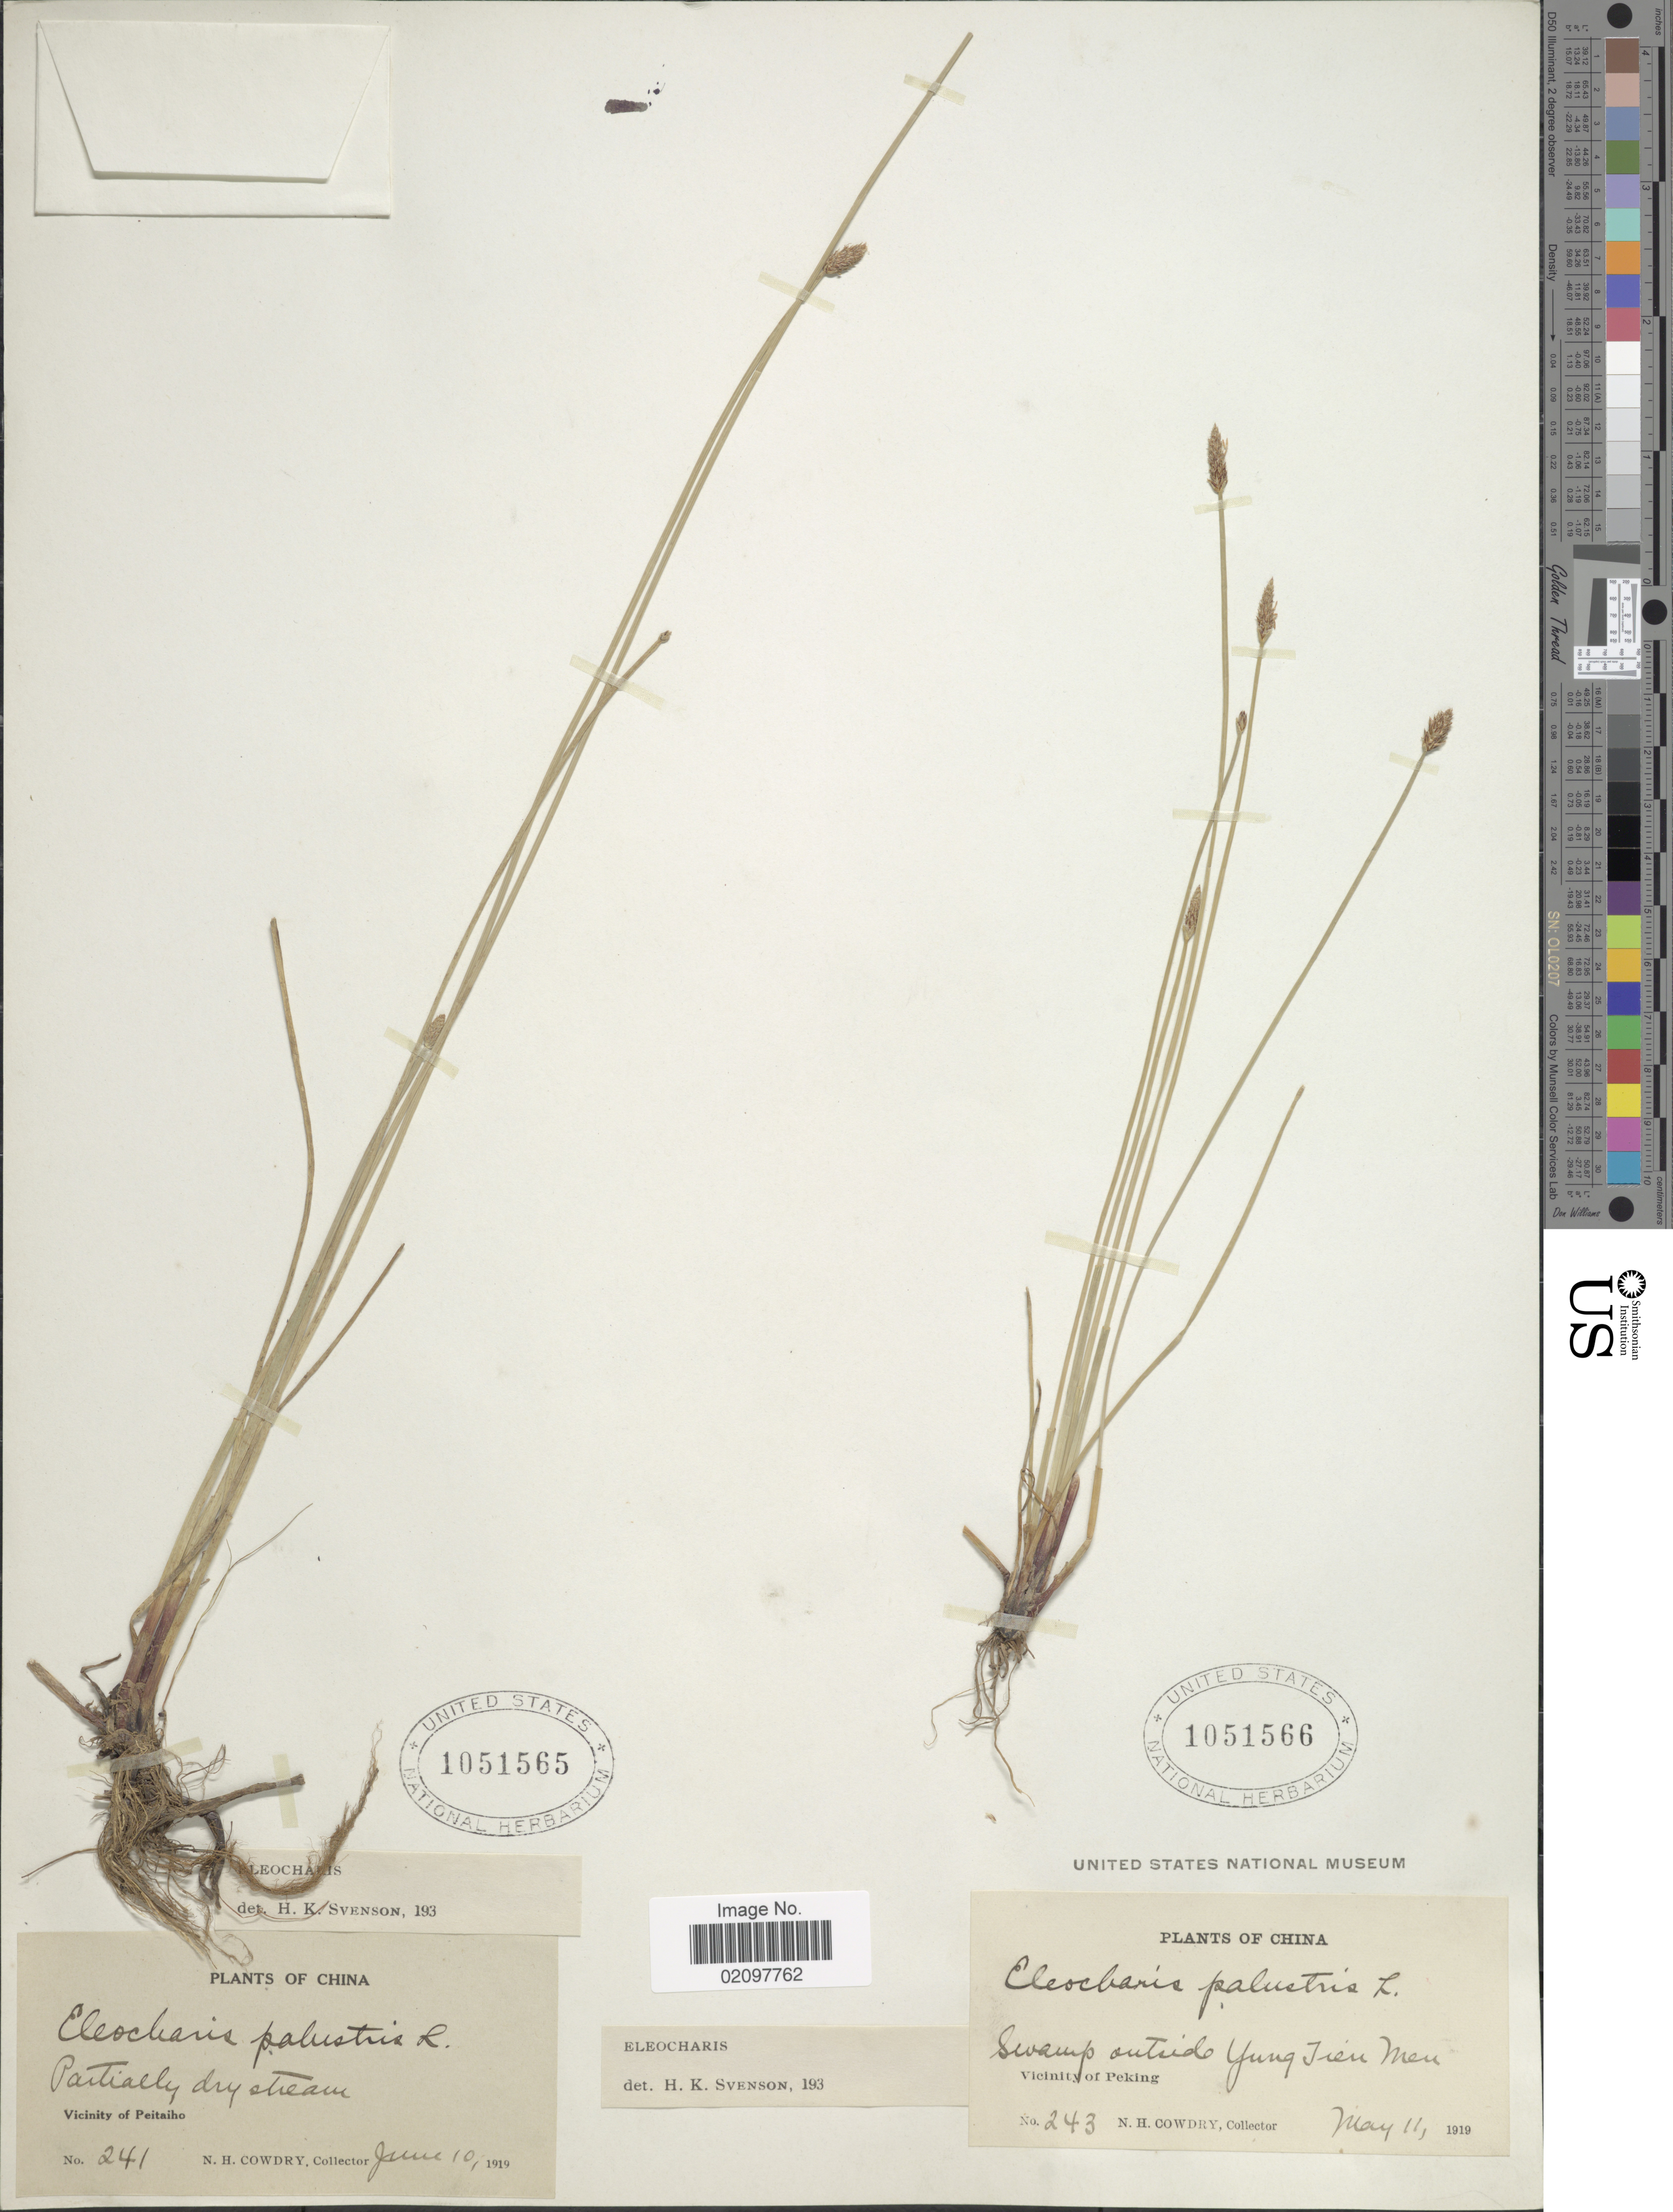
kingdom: Plantae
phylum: Tracheophyta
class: Liliopsida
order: Poales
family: Cyperaceae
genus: Eleocharis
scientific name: Eleocharis palustris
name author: (L.) Roem. & Schult.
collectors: N. H. Cowdry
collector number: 241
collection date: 1919-06-10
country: China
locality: Partly dry stream. Vicinity of Peitaiho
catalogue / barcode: US 1051565